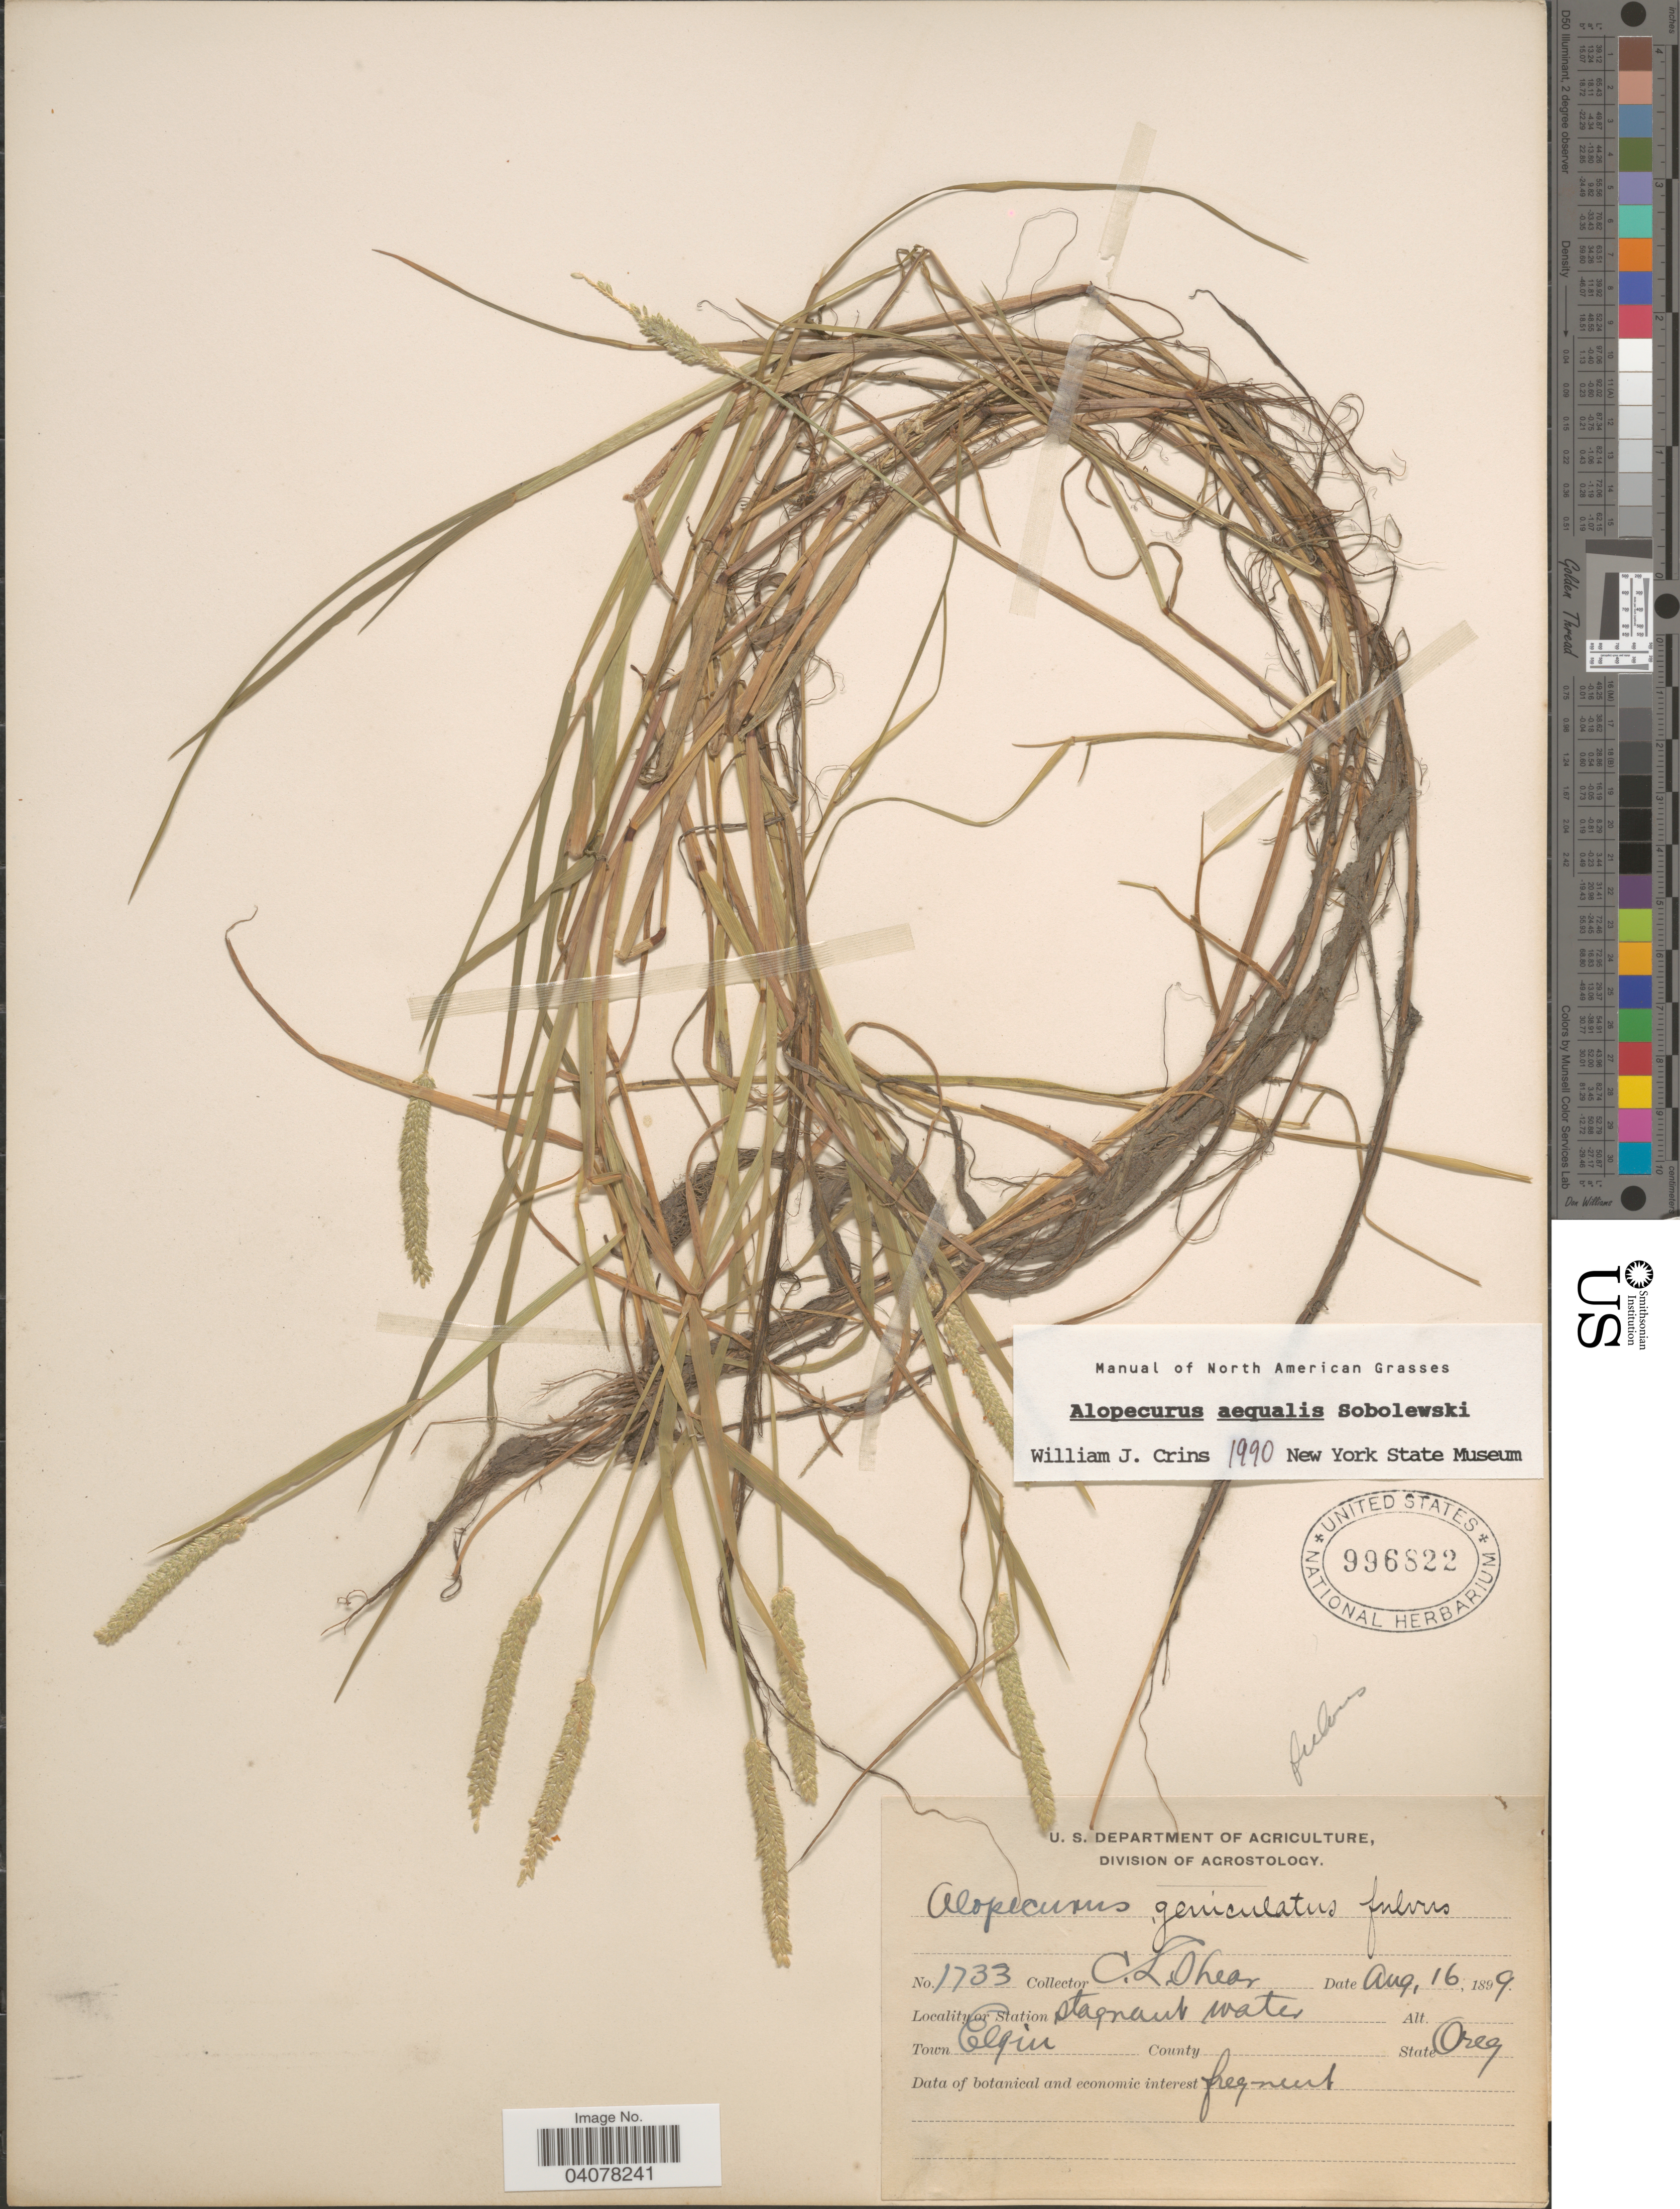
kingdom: Plantae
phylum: Tracheophyta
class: Liliopsida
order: Poales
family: Poaceae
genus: Alopecurus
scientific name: Alopecurus aequalis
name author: Sobol.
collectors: C. L. Shear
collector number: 1733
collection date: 1899-08-16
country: United States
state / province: Oregon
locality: Stagnant water. Town Elgin.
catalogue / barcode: US 996822